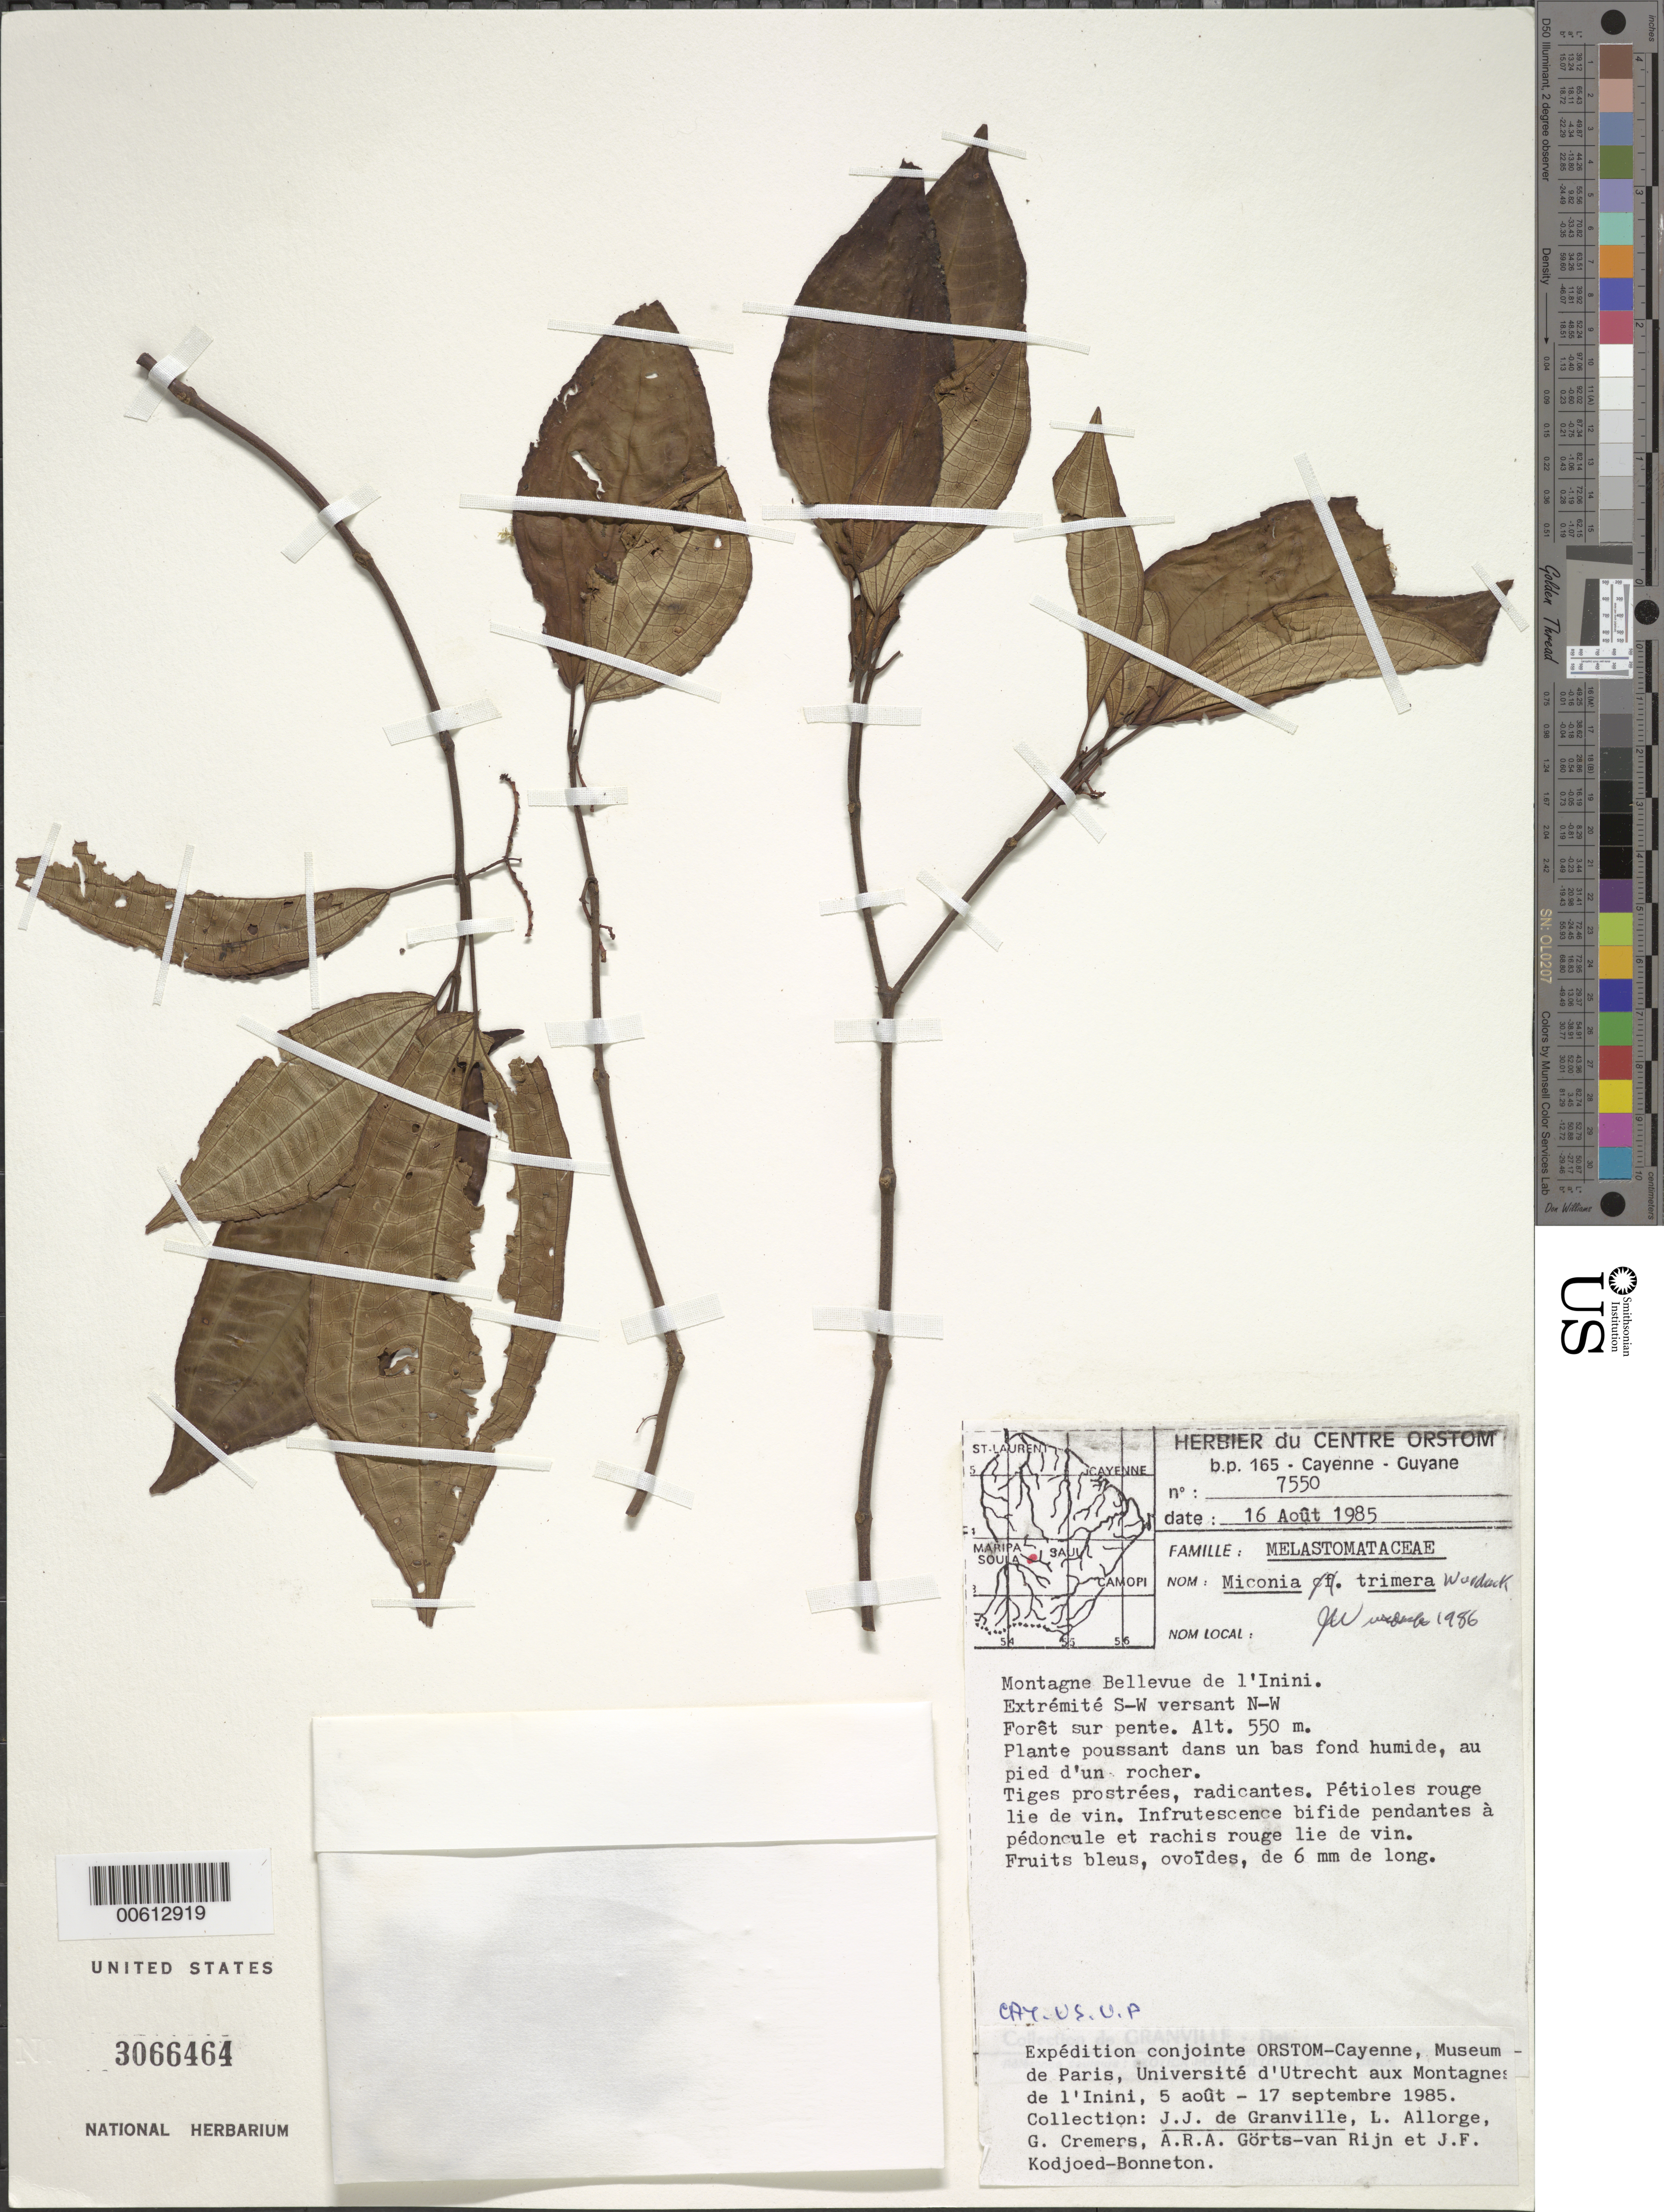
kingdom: Plantae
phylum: Tracheophyta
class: Magnoliopsida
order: Myrtales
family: Melastomataceae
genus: Miconia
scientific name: Miconia trimera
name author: Wurdack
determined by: Wurdack, John J., (US), US (UNITED STATES)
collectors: J.-J. de Granville, L. Allorge, G. Cremers, A. .R. A. Görts-van Rijn & J. Kodjoed-Bonneton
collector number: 7550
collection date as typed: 16-Aug-85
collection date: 1985-08-16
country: French Guiana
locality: Montagnes Bellevue de l'Inini, extrémité S-W versant N-W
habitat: Foret sur pente. Plante poussant dans un bas fond humide, au pied d'un rocher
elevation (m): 550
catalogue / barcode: US 3066464